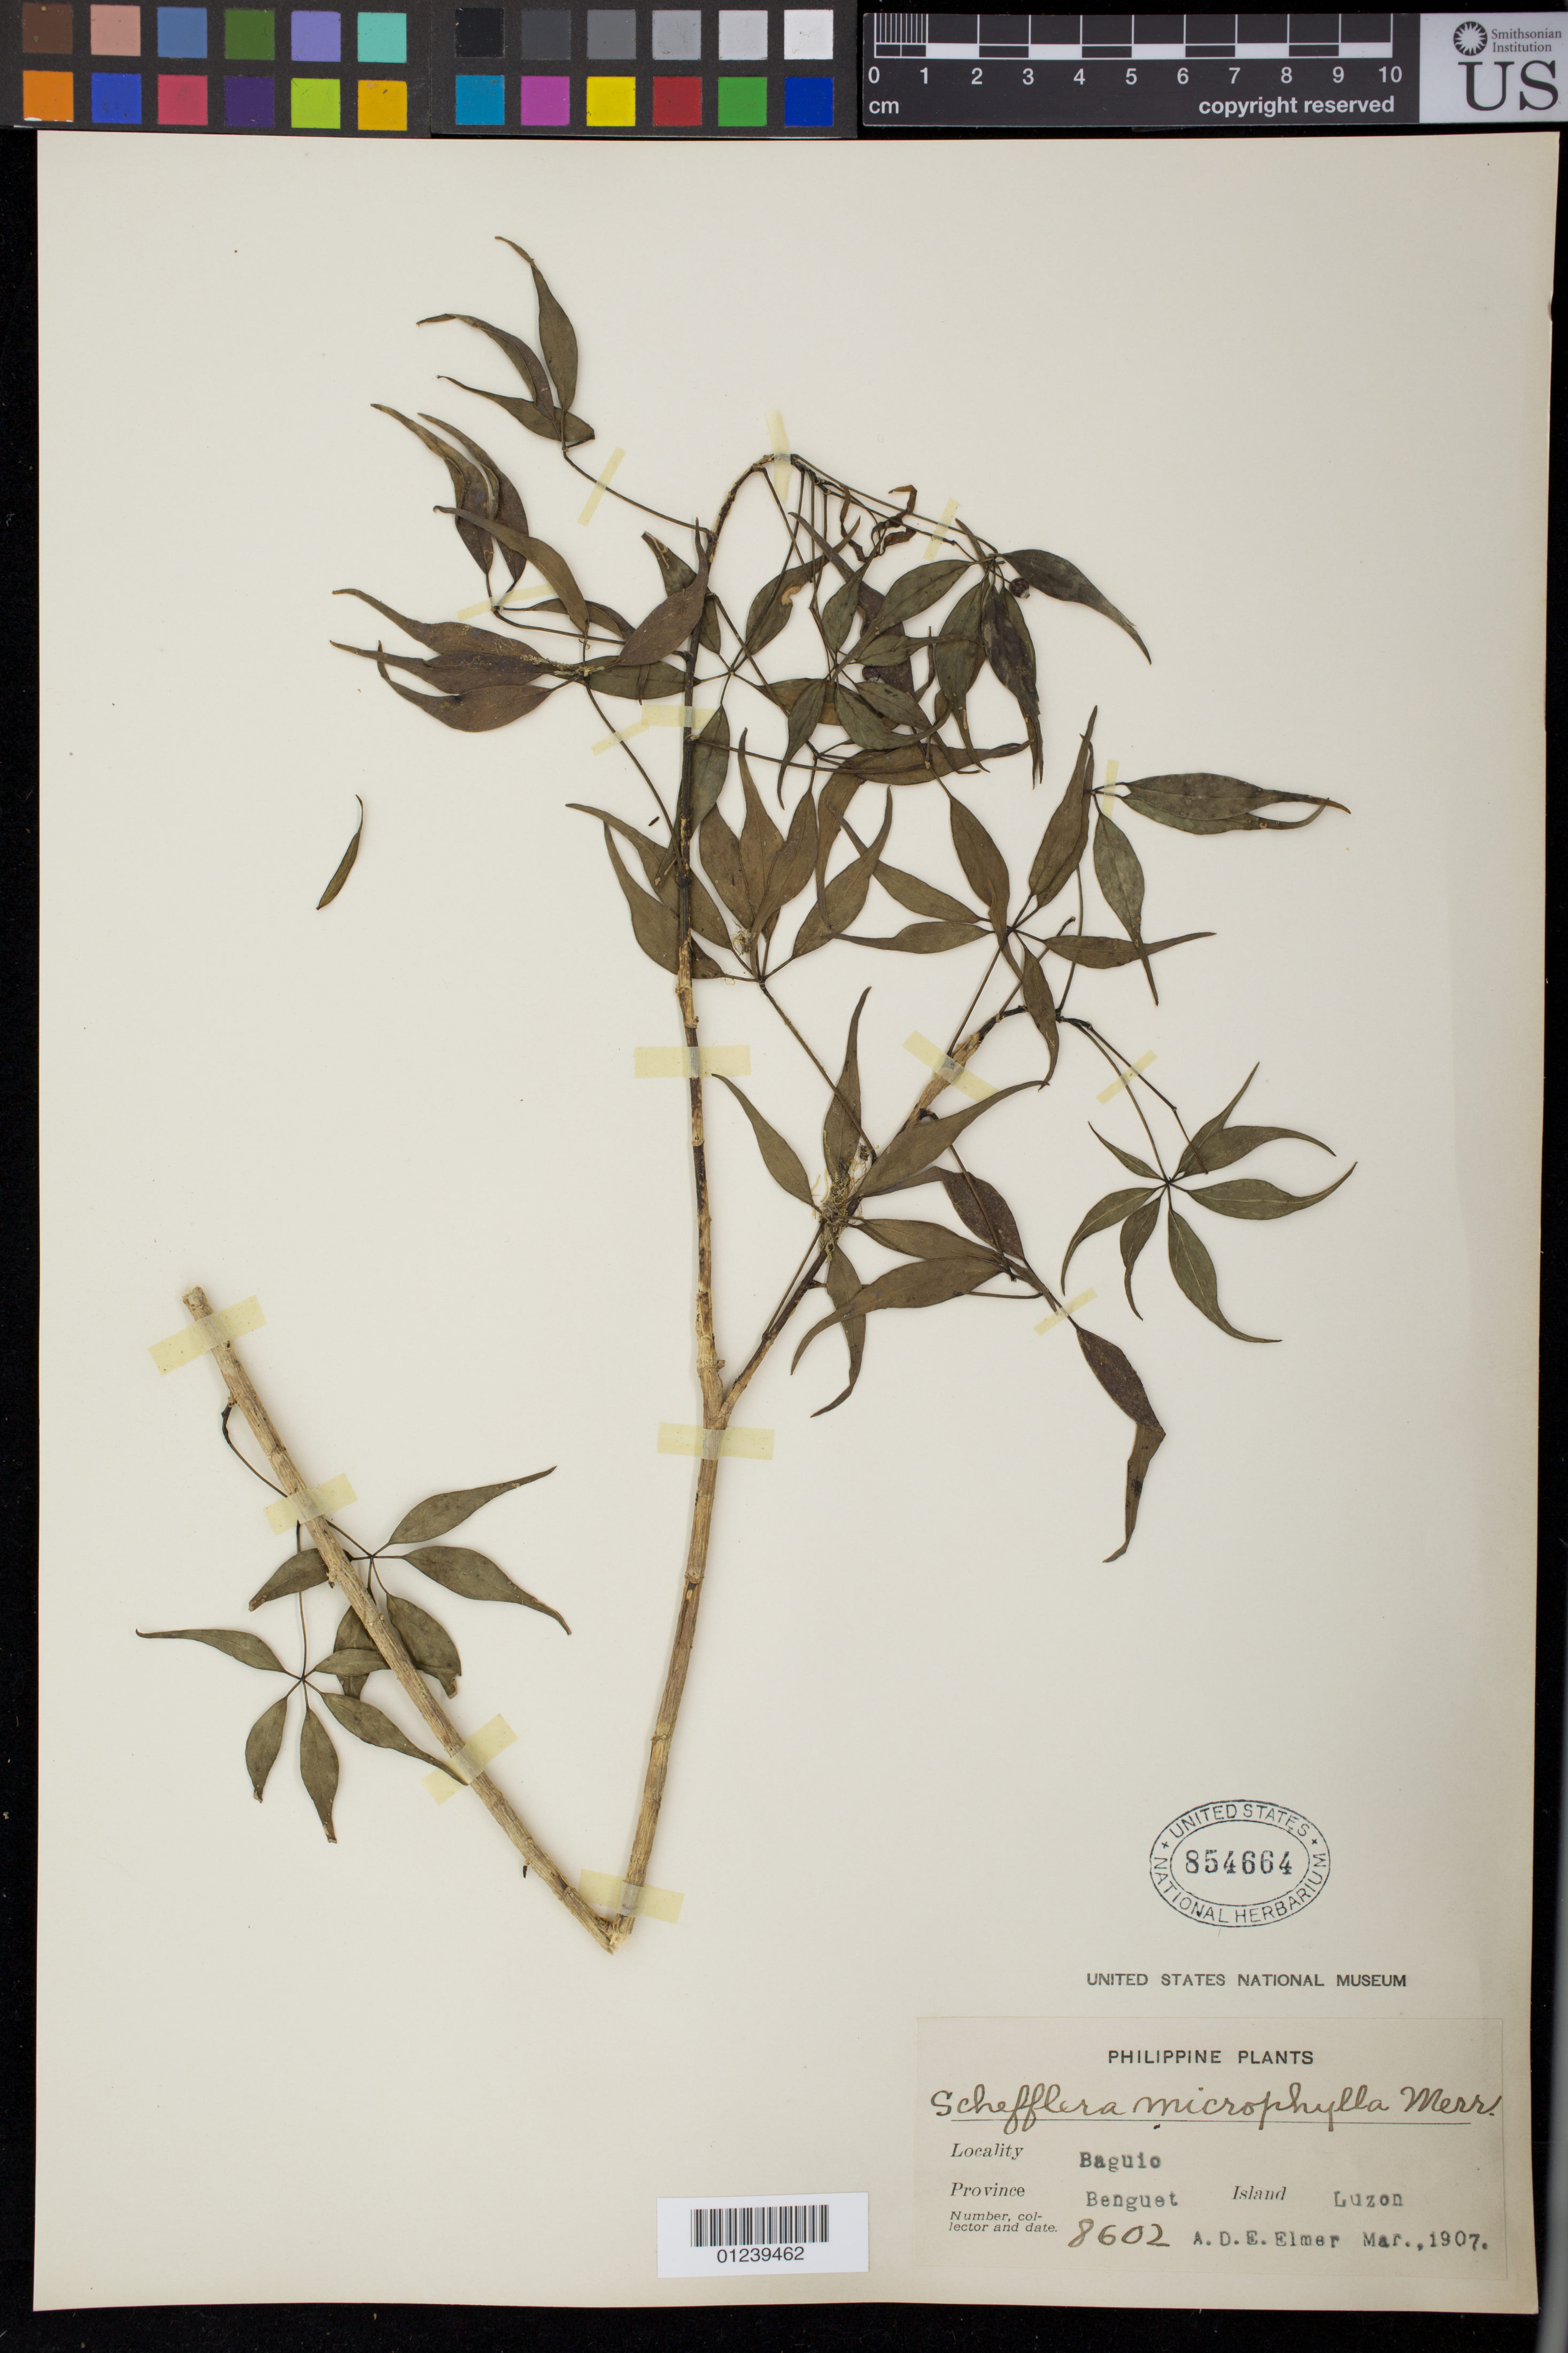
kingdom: Plantae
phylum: Tracheophyta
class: Magnoliopsida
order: Apiales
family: Araliaceae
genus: Schefflera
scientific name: Schefflera microphylla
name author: Merr.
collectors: A. D. E. Elmer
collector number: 8602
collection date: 1907-03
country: Philippines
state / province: Cordillera (Administrative Region)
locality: Baguio, Benguet Province, Luzon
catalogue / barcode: US 854664